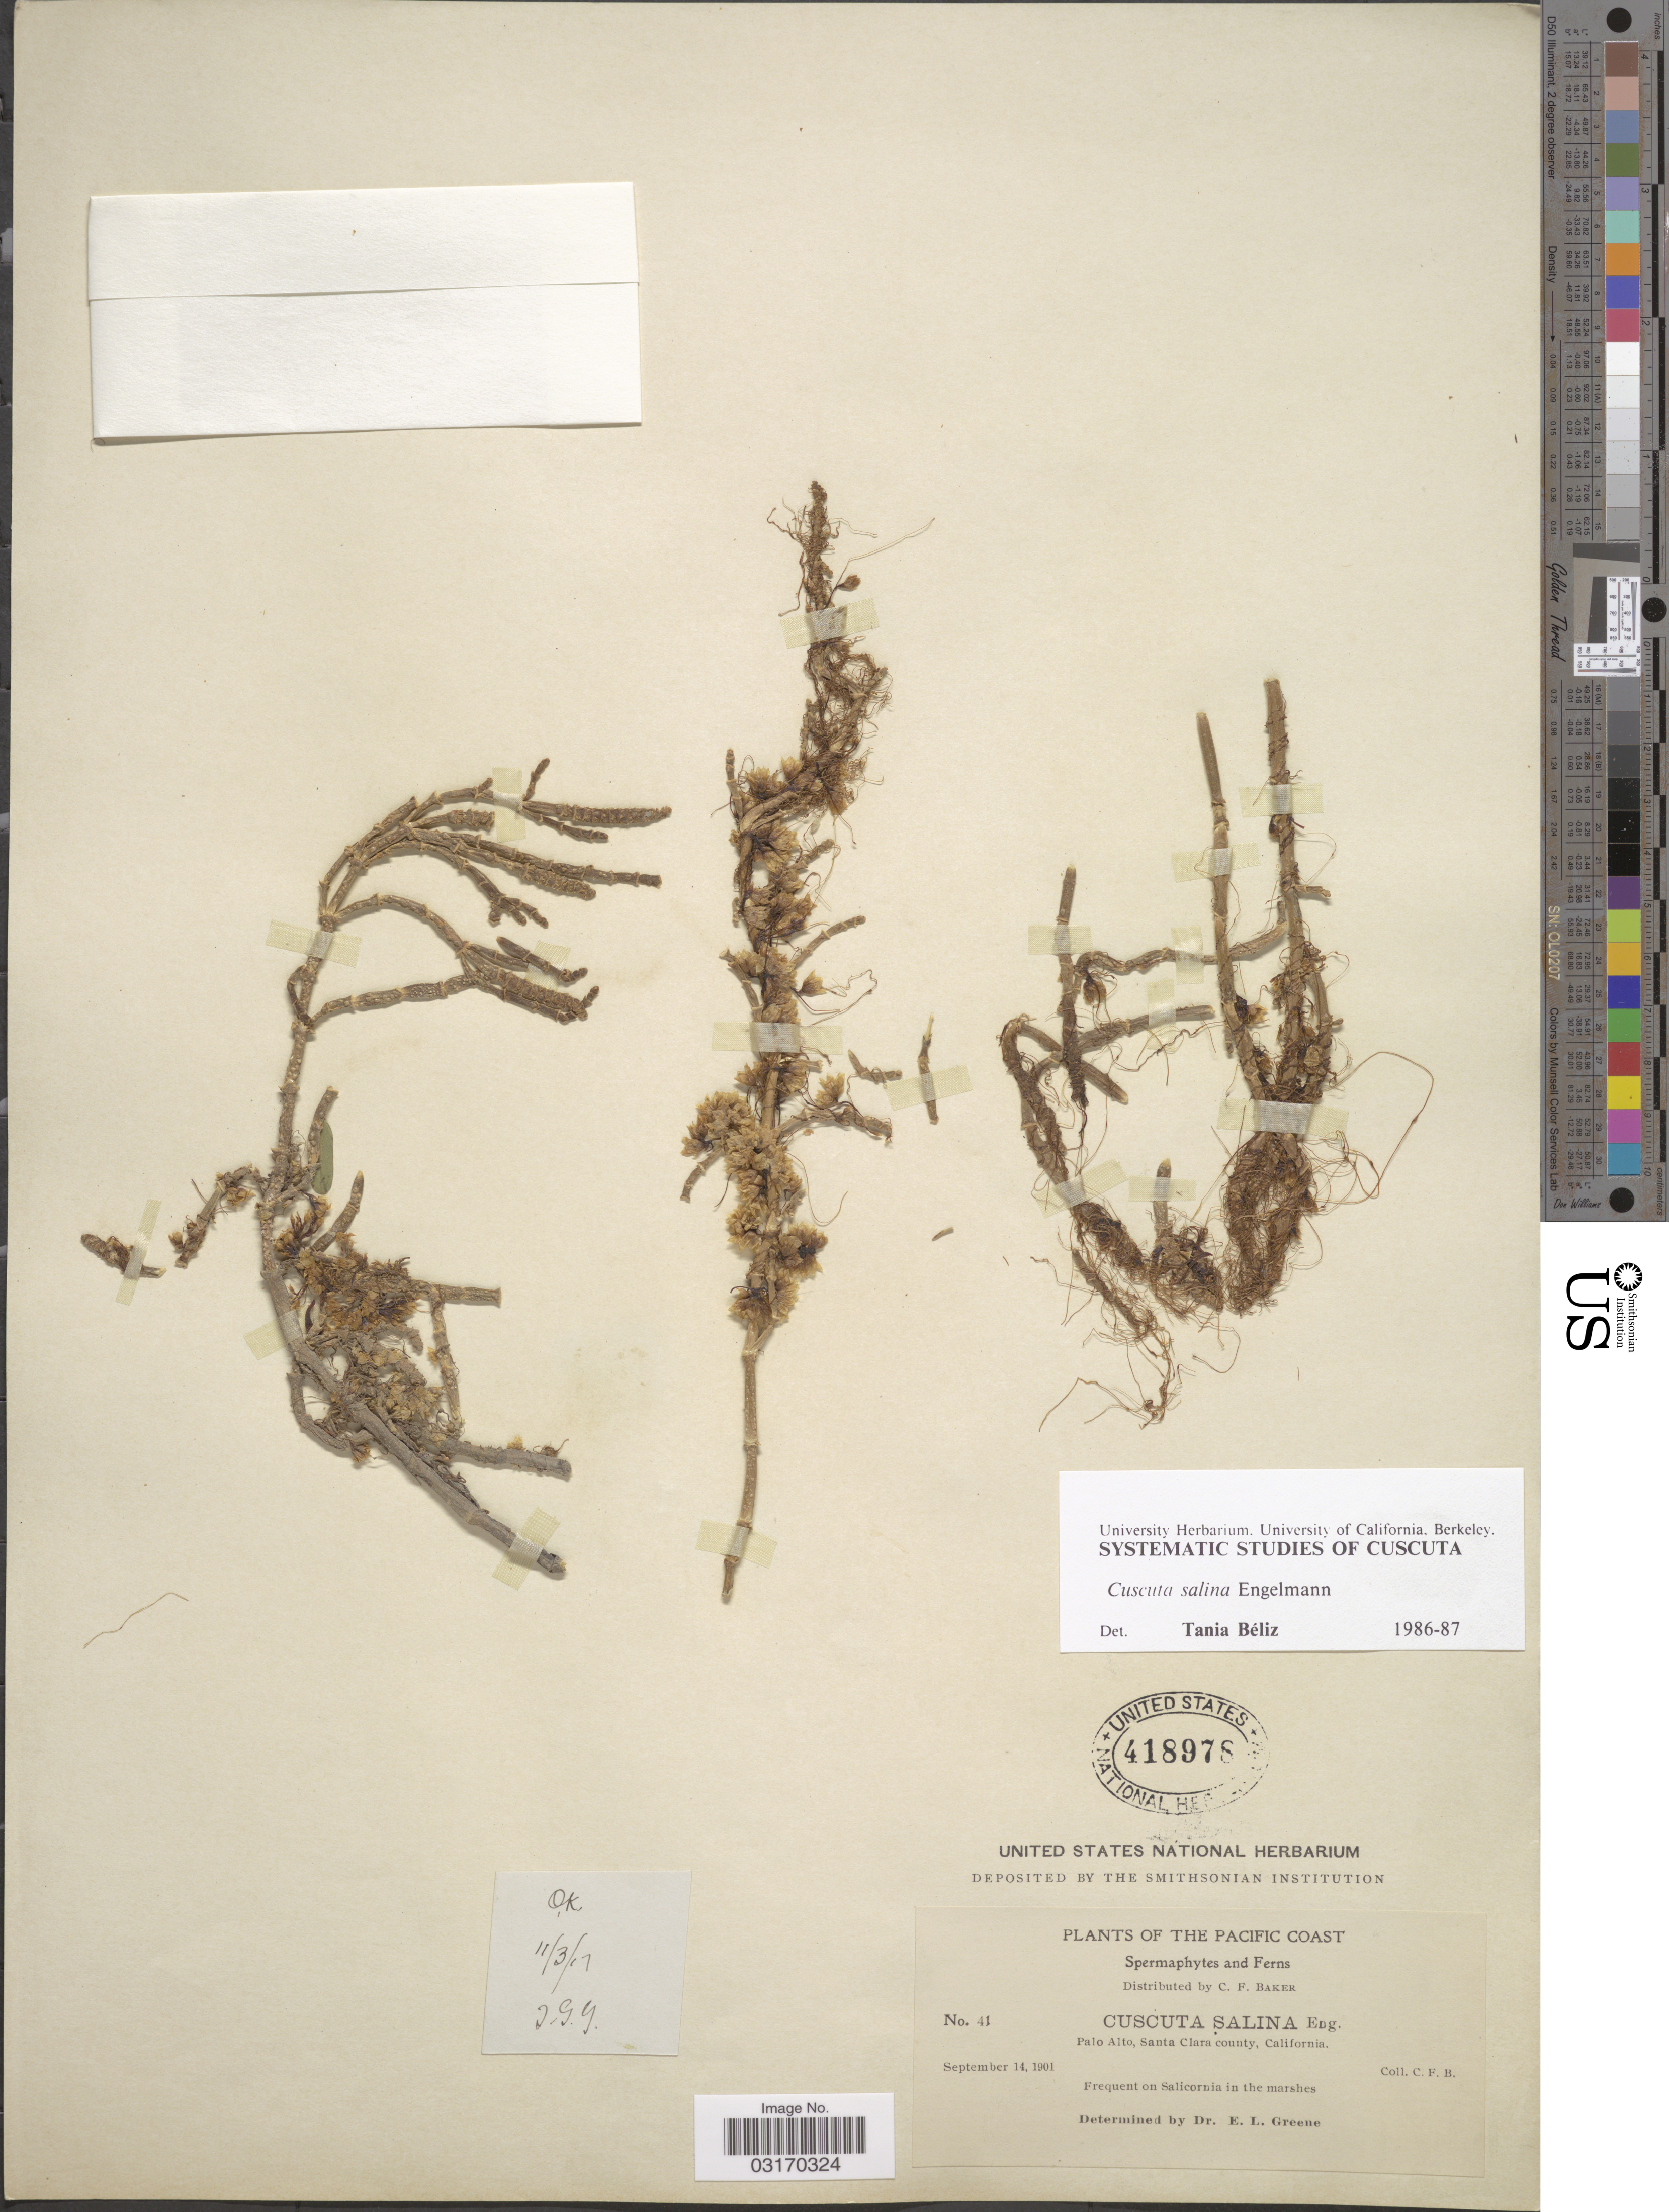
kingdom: Plantae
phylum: Tracheophyta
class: Magnoliopsida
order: Solanales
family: Convolvulaceae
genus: Cuscuta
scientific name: Cuscuta salina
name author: Engelm.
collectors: C. F. Baker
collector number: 41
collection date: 1901-09-14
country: United States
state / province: California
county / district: Santa Clara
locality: Pacific Coast. Palo Alto, Santa Clara county.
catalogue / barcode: US 418978